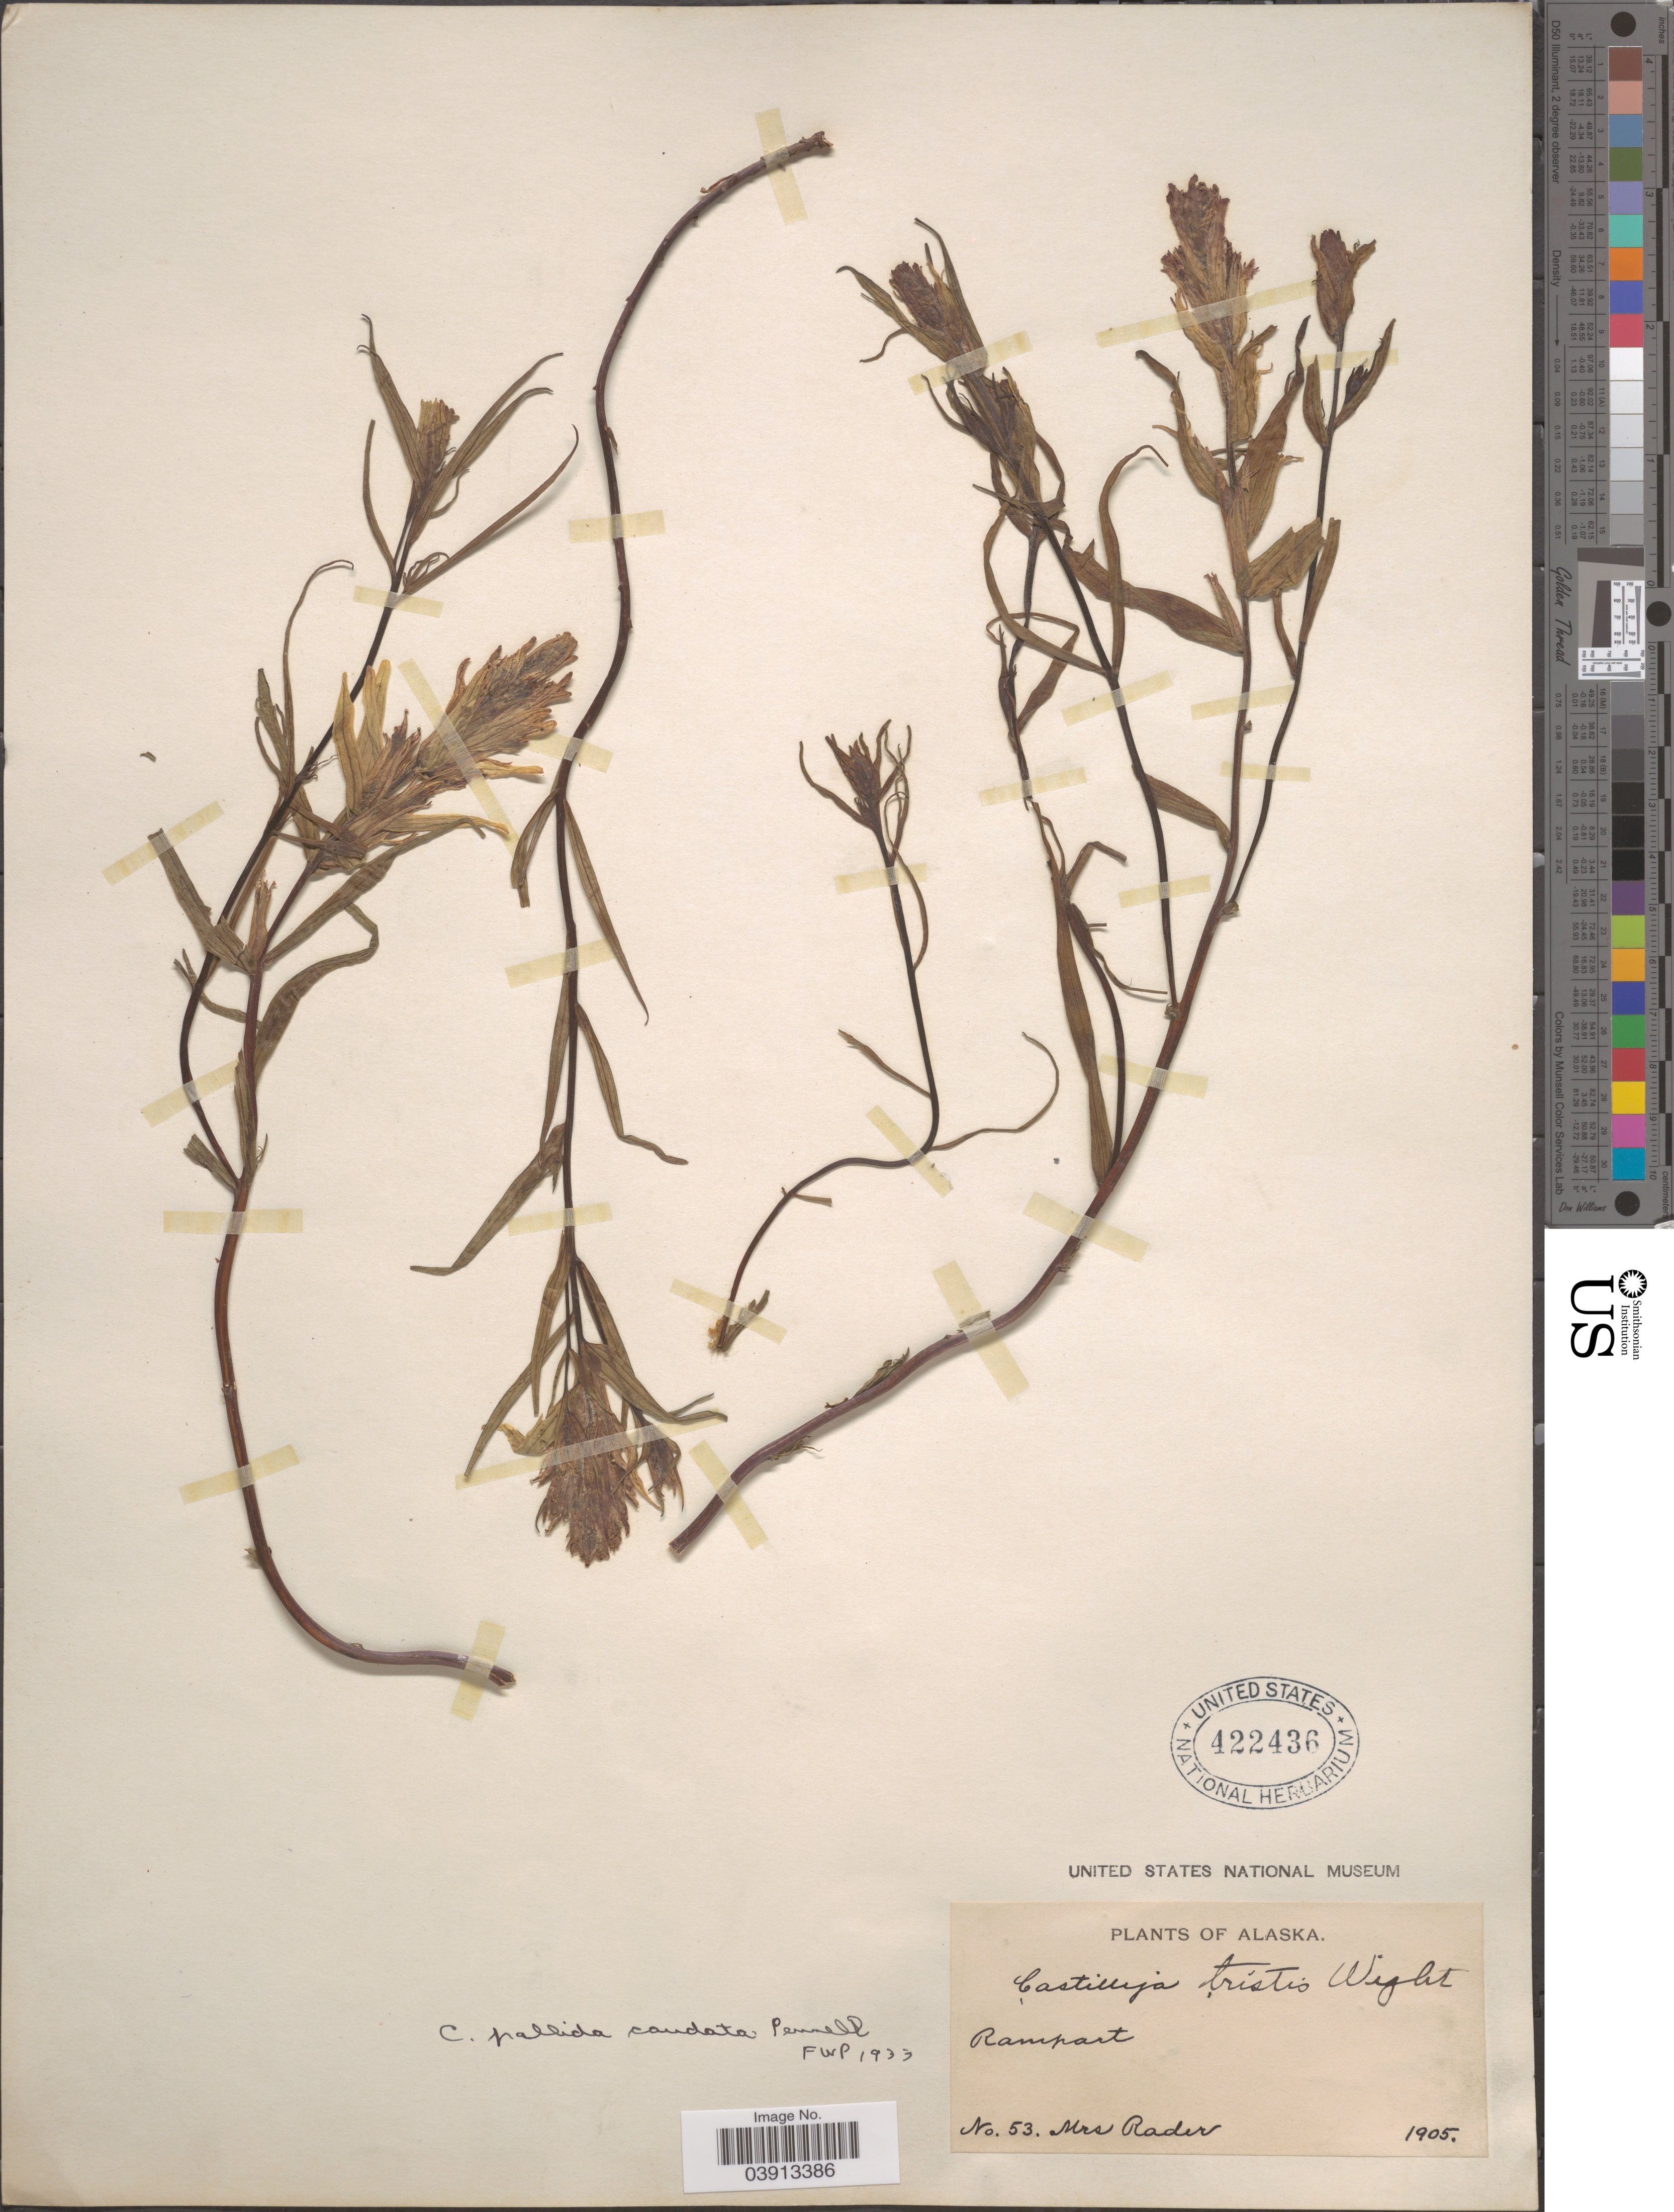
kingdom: Plantae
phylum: Tracheophyta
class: Magnoliopsida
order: Lamiales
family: Orobanchaceae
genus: Castilleja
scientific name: Castilleja pallida subsp. mexiae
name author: Pennell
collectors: Mrs. Rader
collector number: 53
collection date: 1905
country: United States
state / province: Alaska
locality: Rampart.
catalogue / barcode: US 422436